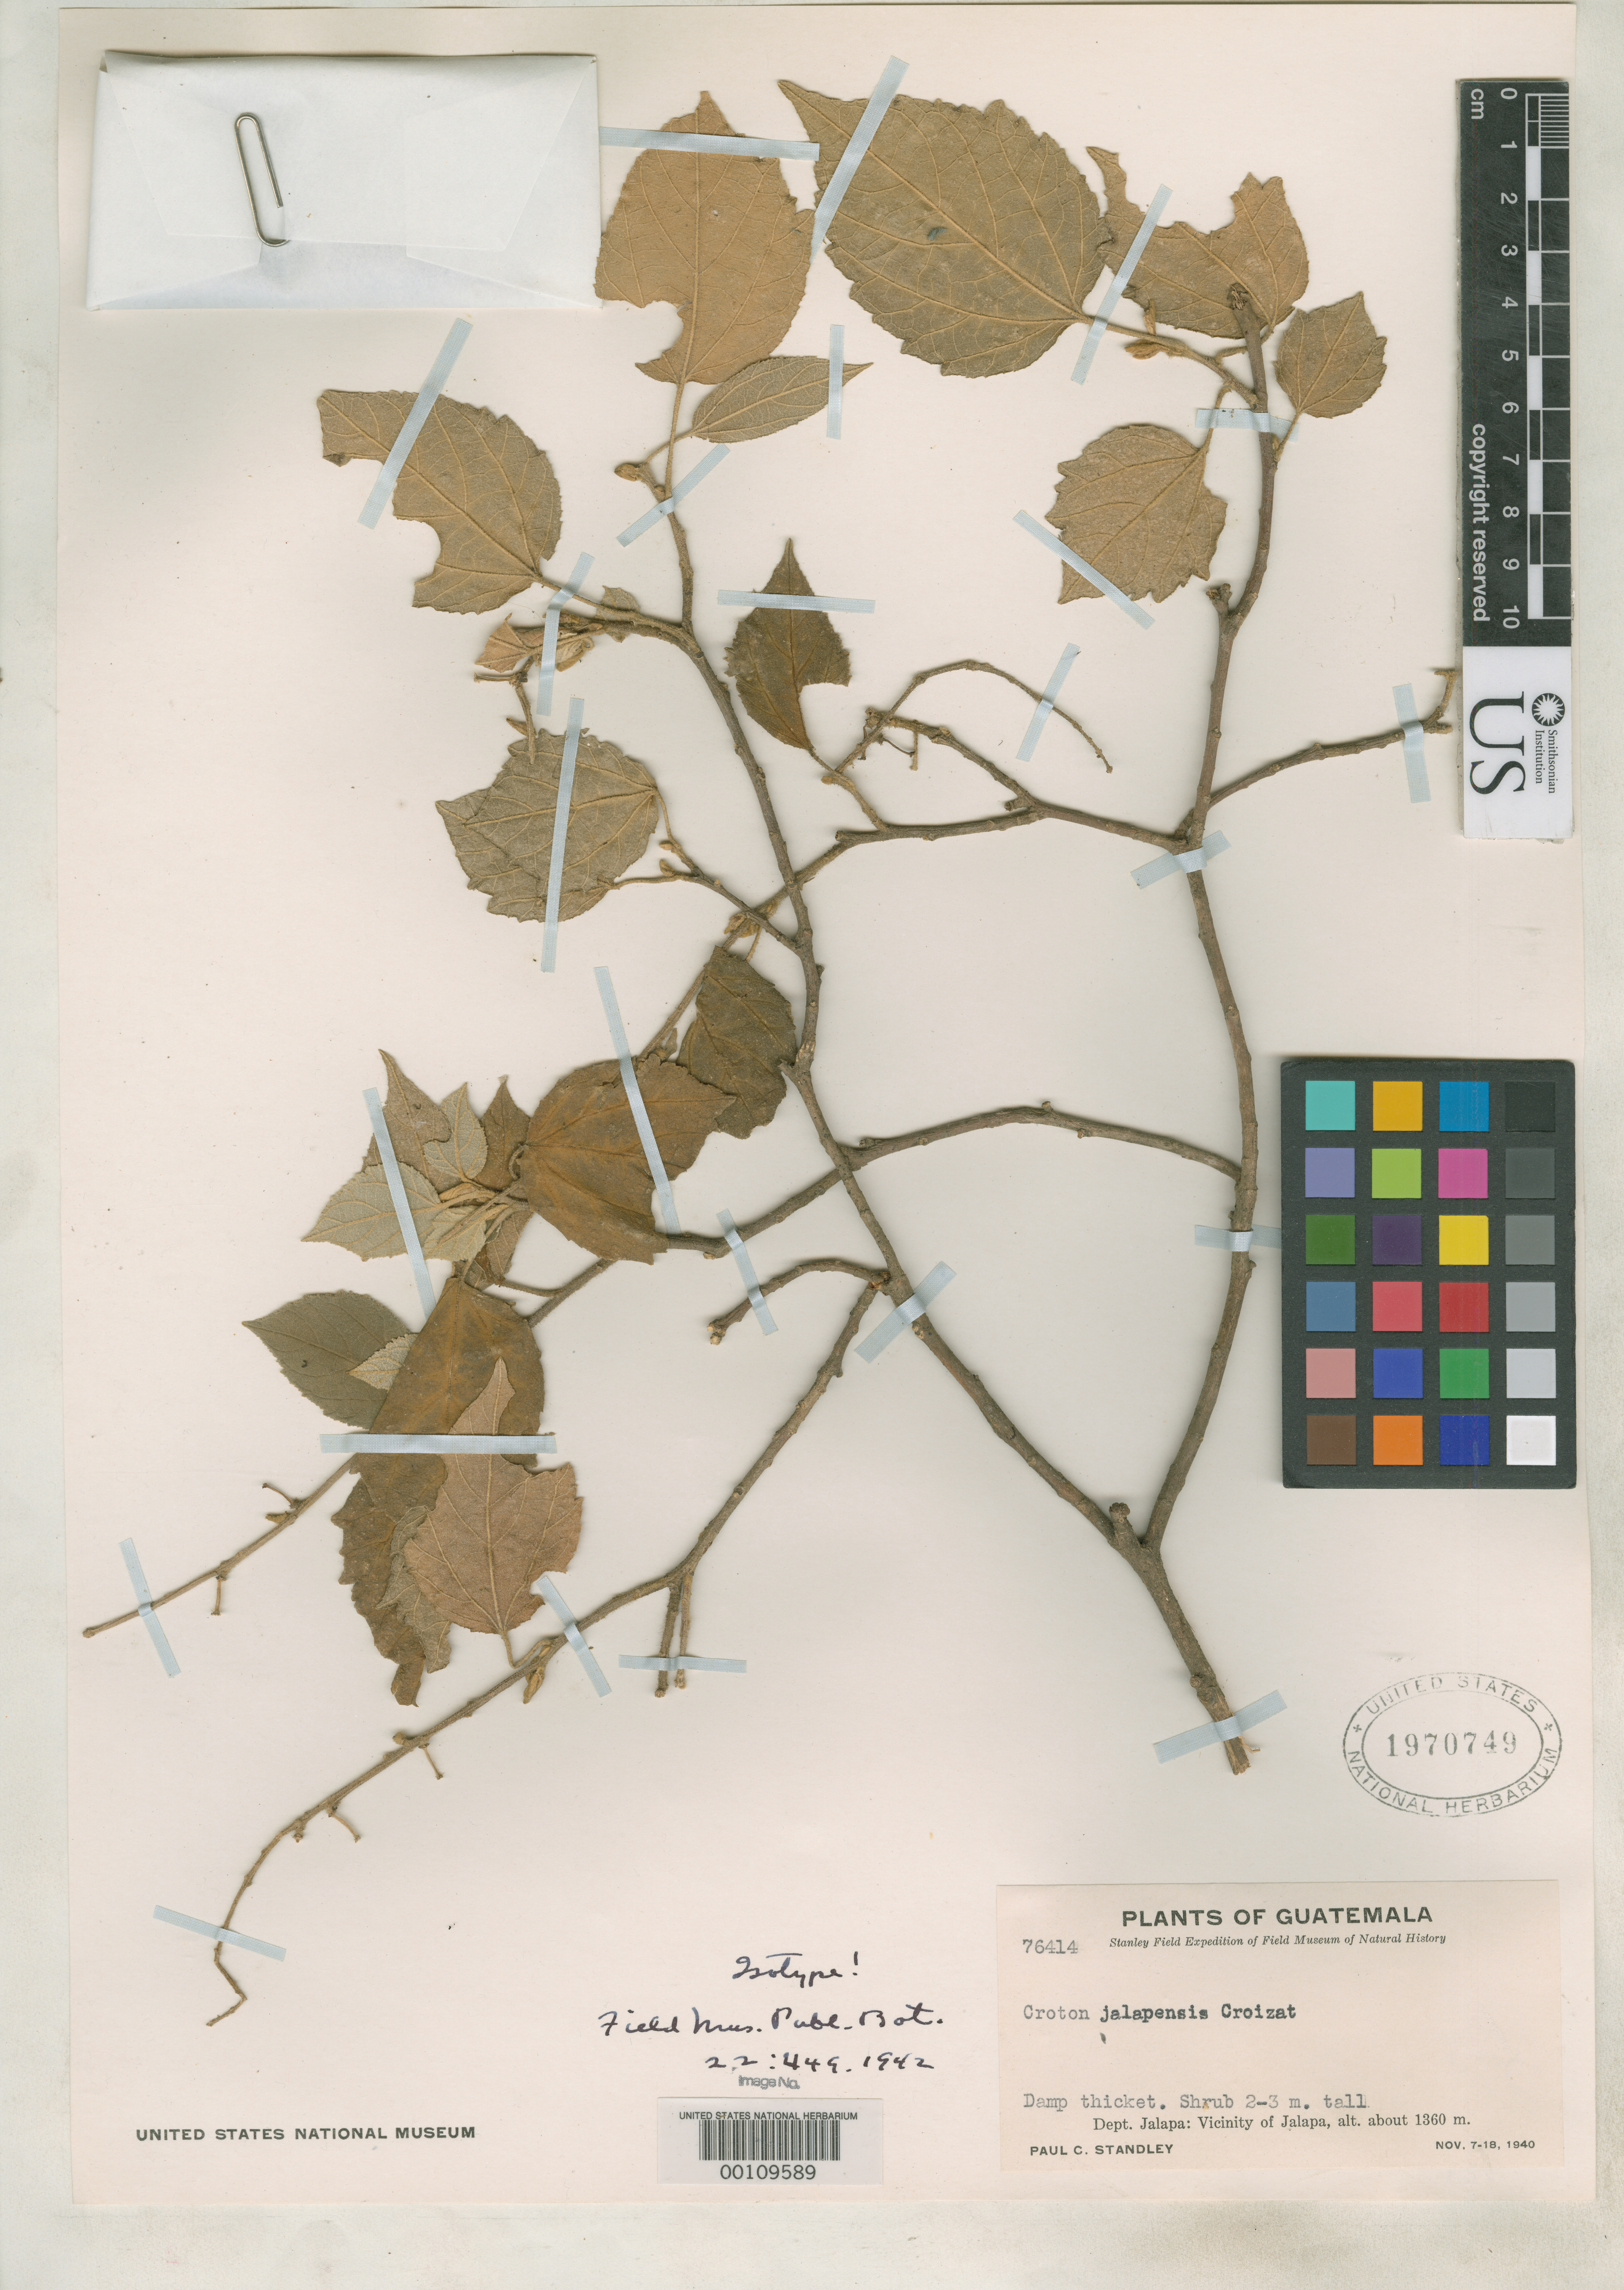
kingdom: Plantae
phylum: Tracheophyta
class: Magnoliopsida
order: Malpighiales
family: Euphorbiaceae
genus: Croton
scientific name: Croton jalapensis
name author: Croizat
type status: Isotype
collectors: P. C. Standley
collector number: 76414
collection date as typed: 07 Nov 1940 to 18 Nov 1940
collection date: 1940-11-07/1940-11-18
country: Guatemala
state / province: Jalapa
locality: Vicinity of Jalapa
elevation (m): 1360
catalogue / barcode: US 1970749